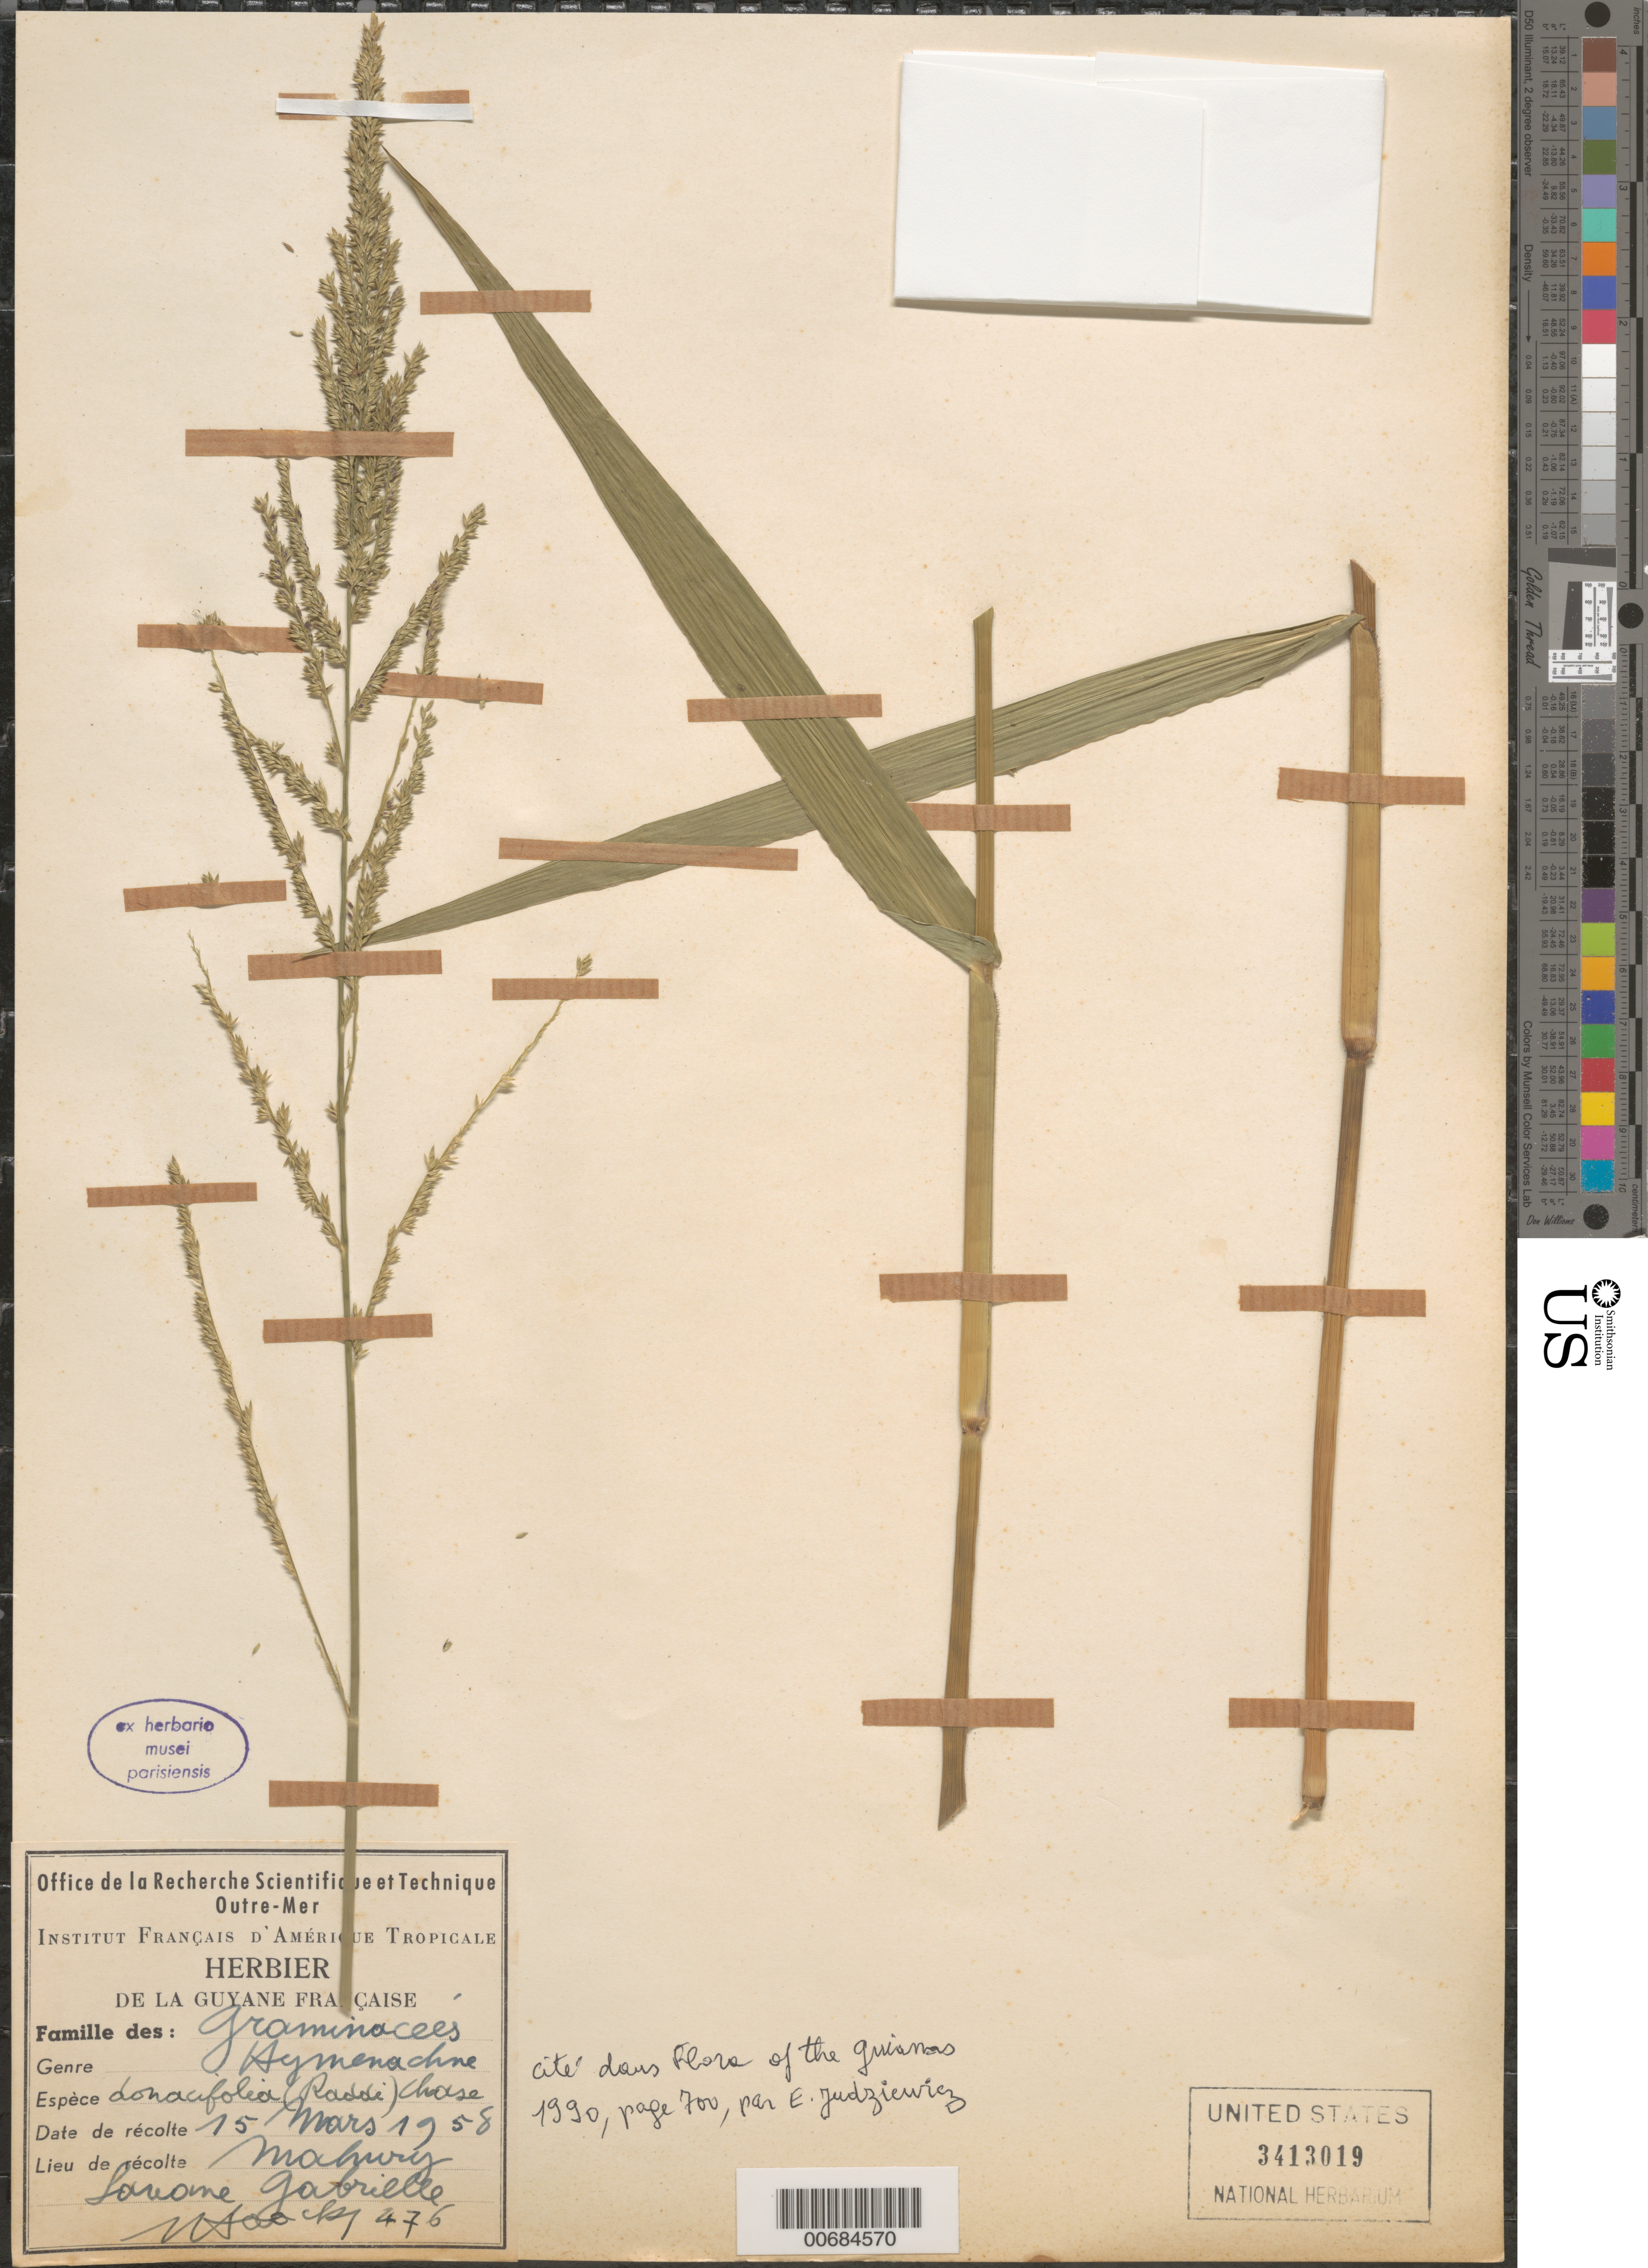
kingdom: Plantae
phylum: Tracheophyta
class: Liliopsida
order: Poales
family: Poaceae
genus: Hymenachne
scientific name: Hymenachne donacifolia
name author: (Raddi) Chase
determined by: Judziewicz, E. J.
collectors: J. Hoock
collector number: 476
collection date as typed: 15-Mar-58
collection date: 1958-03-15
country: French Guiana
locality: Mabury, Savane Gabrielle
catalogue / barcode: US 3413019